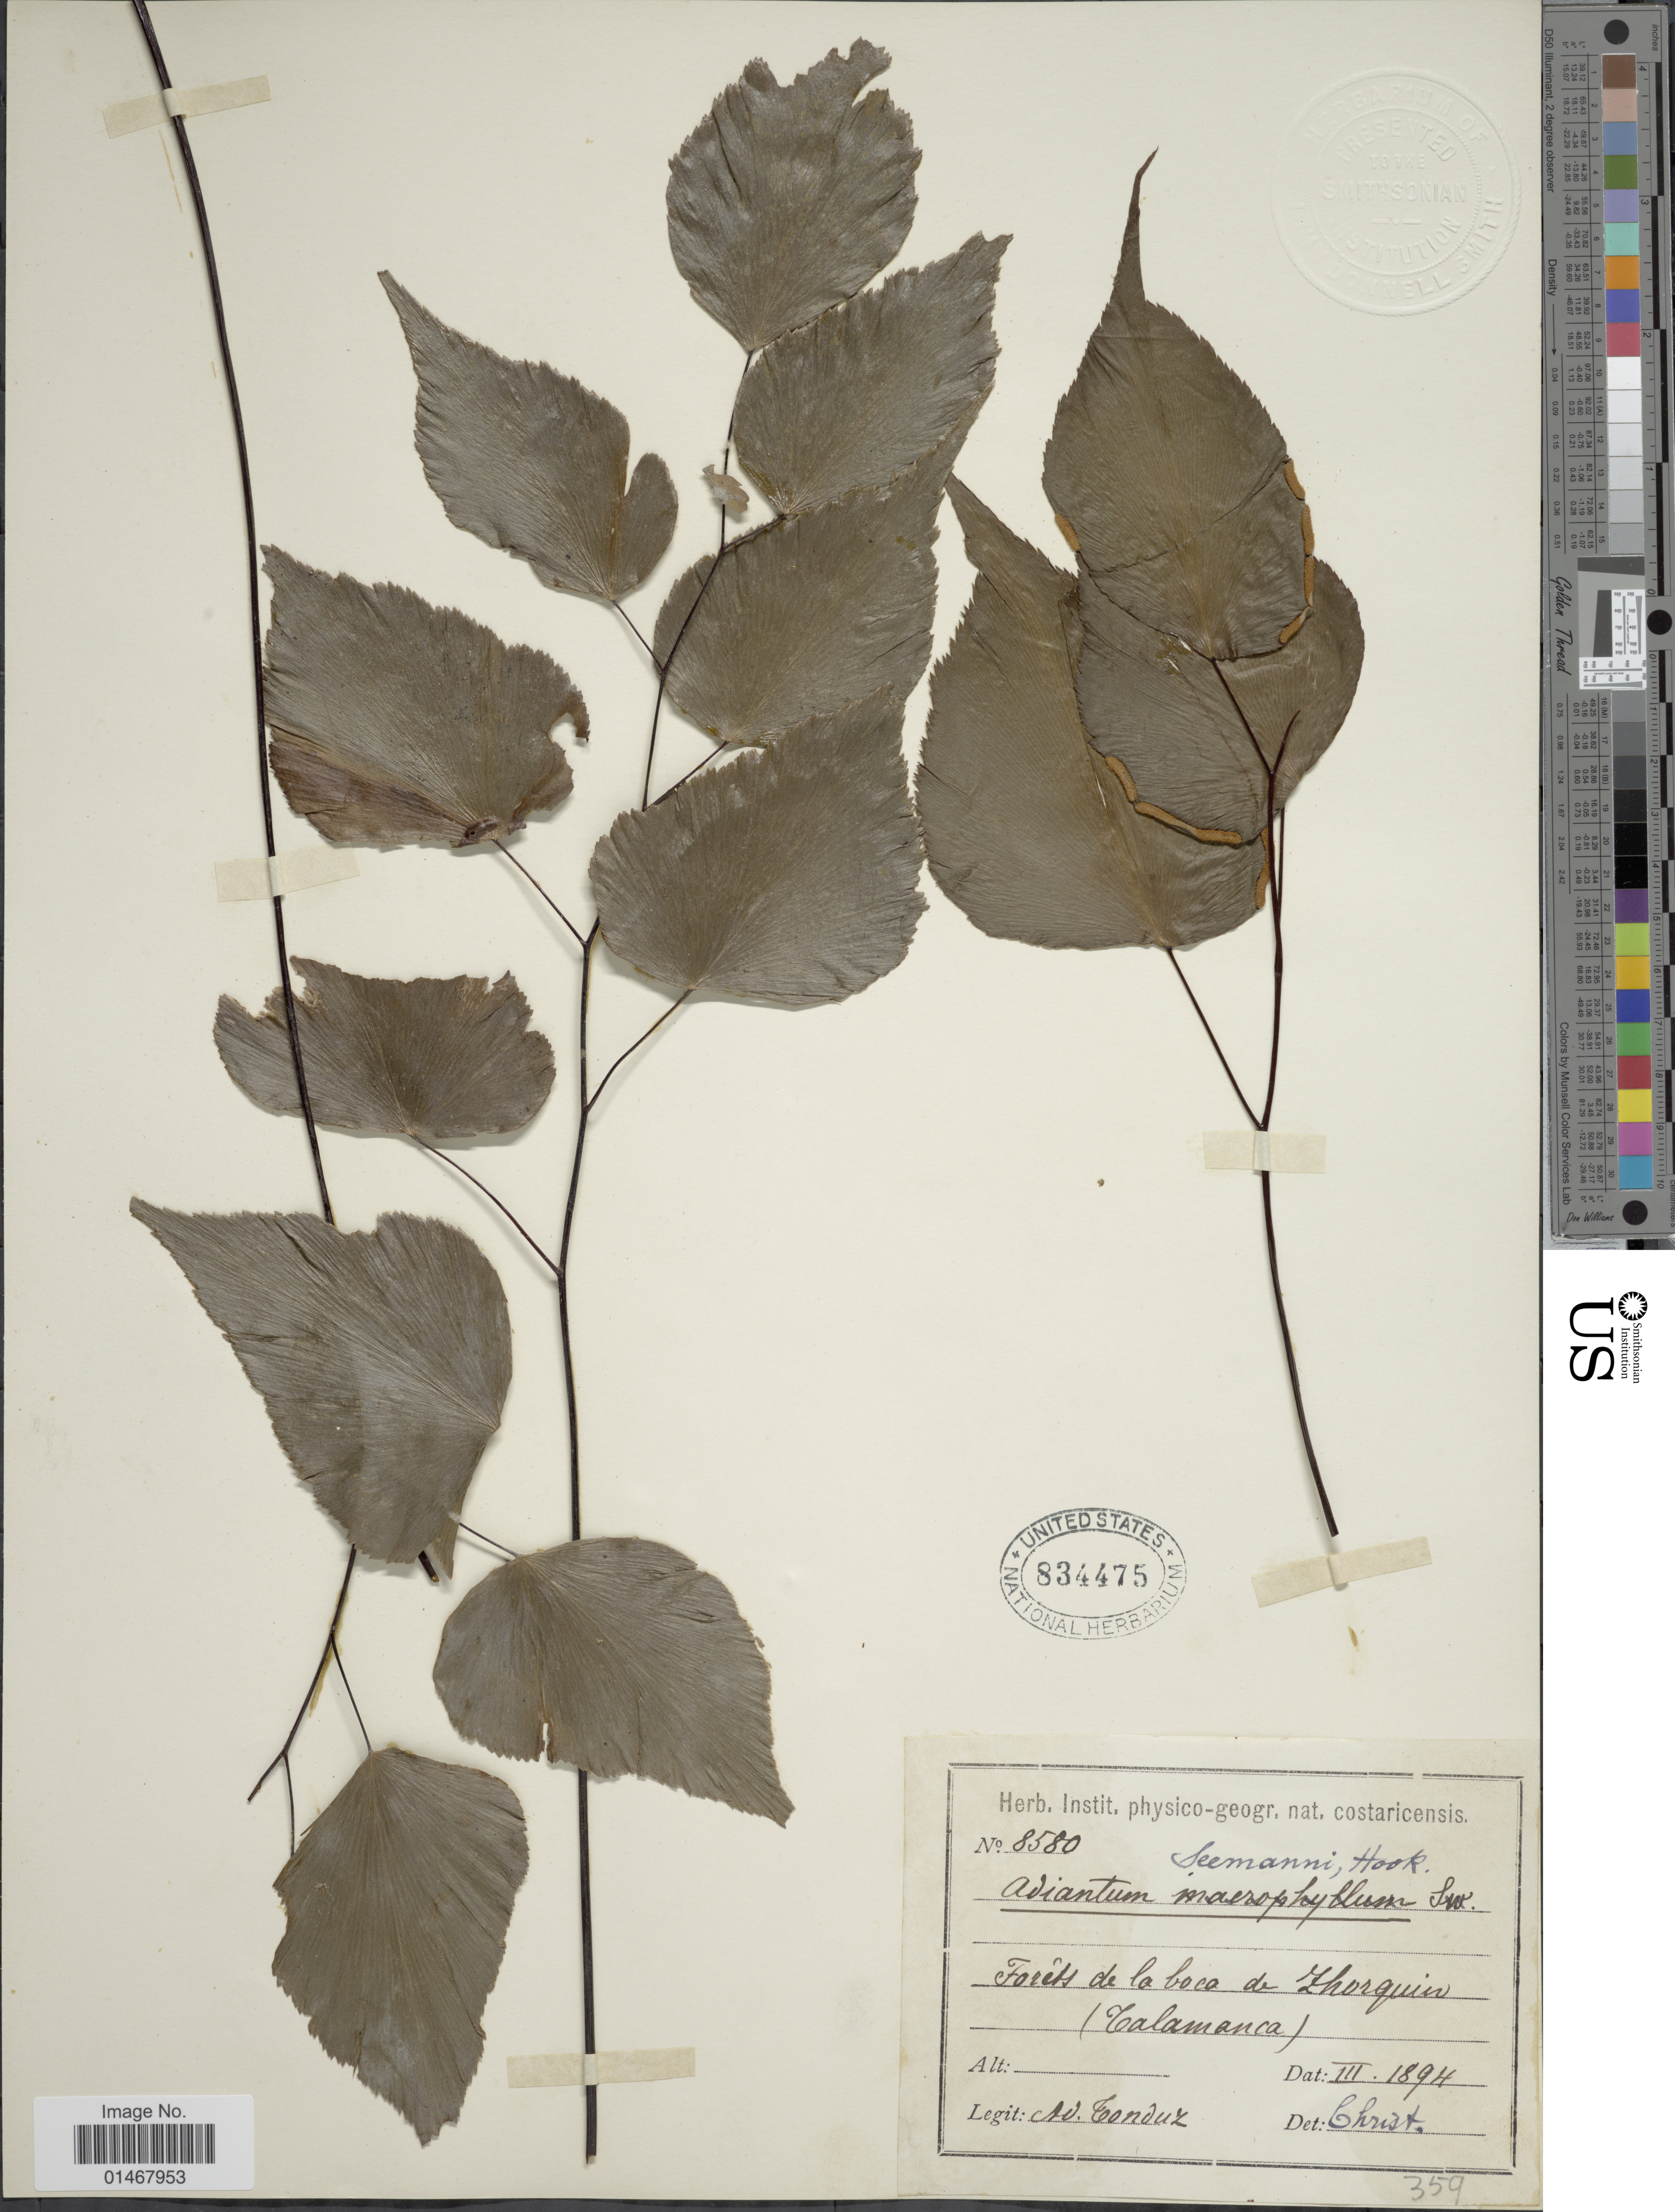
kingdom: Plantae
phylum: Tracheophyta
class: Polypodiopsida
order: Polypodiales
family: Pteridaceae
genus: Adiantum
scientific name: Adiantum seemannii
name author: Hook.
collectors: A. Tonduz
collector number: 8580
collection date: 1894-03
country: Costa Rica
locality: Forêts de la boca de Zhorquin (Calamanca)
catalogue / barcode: US 834475